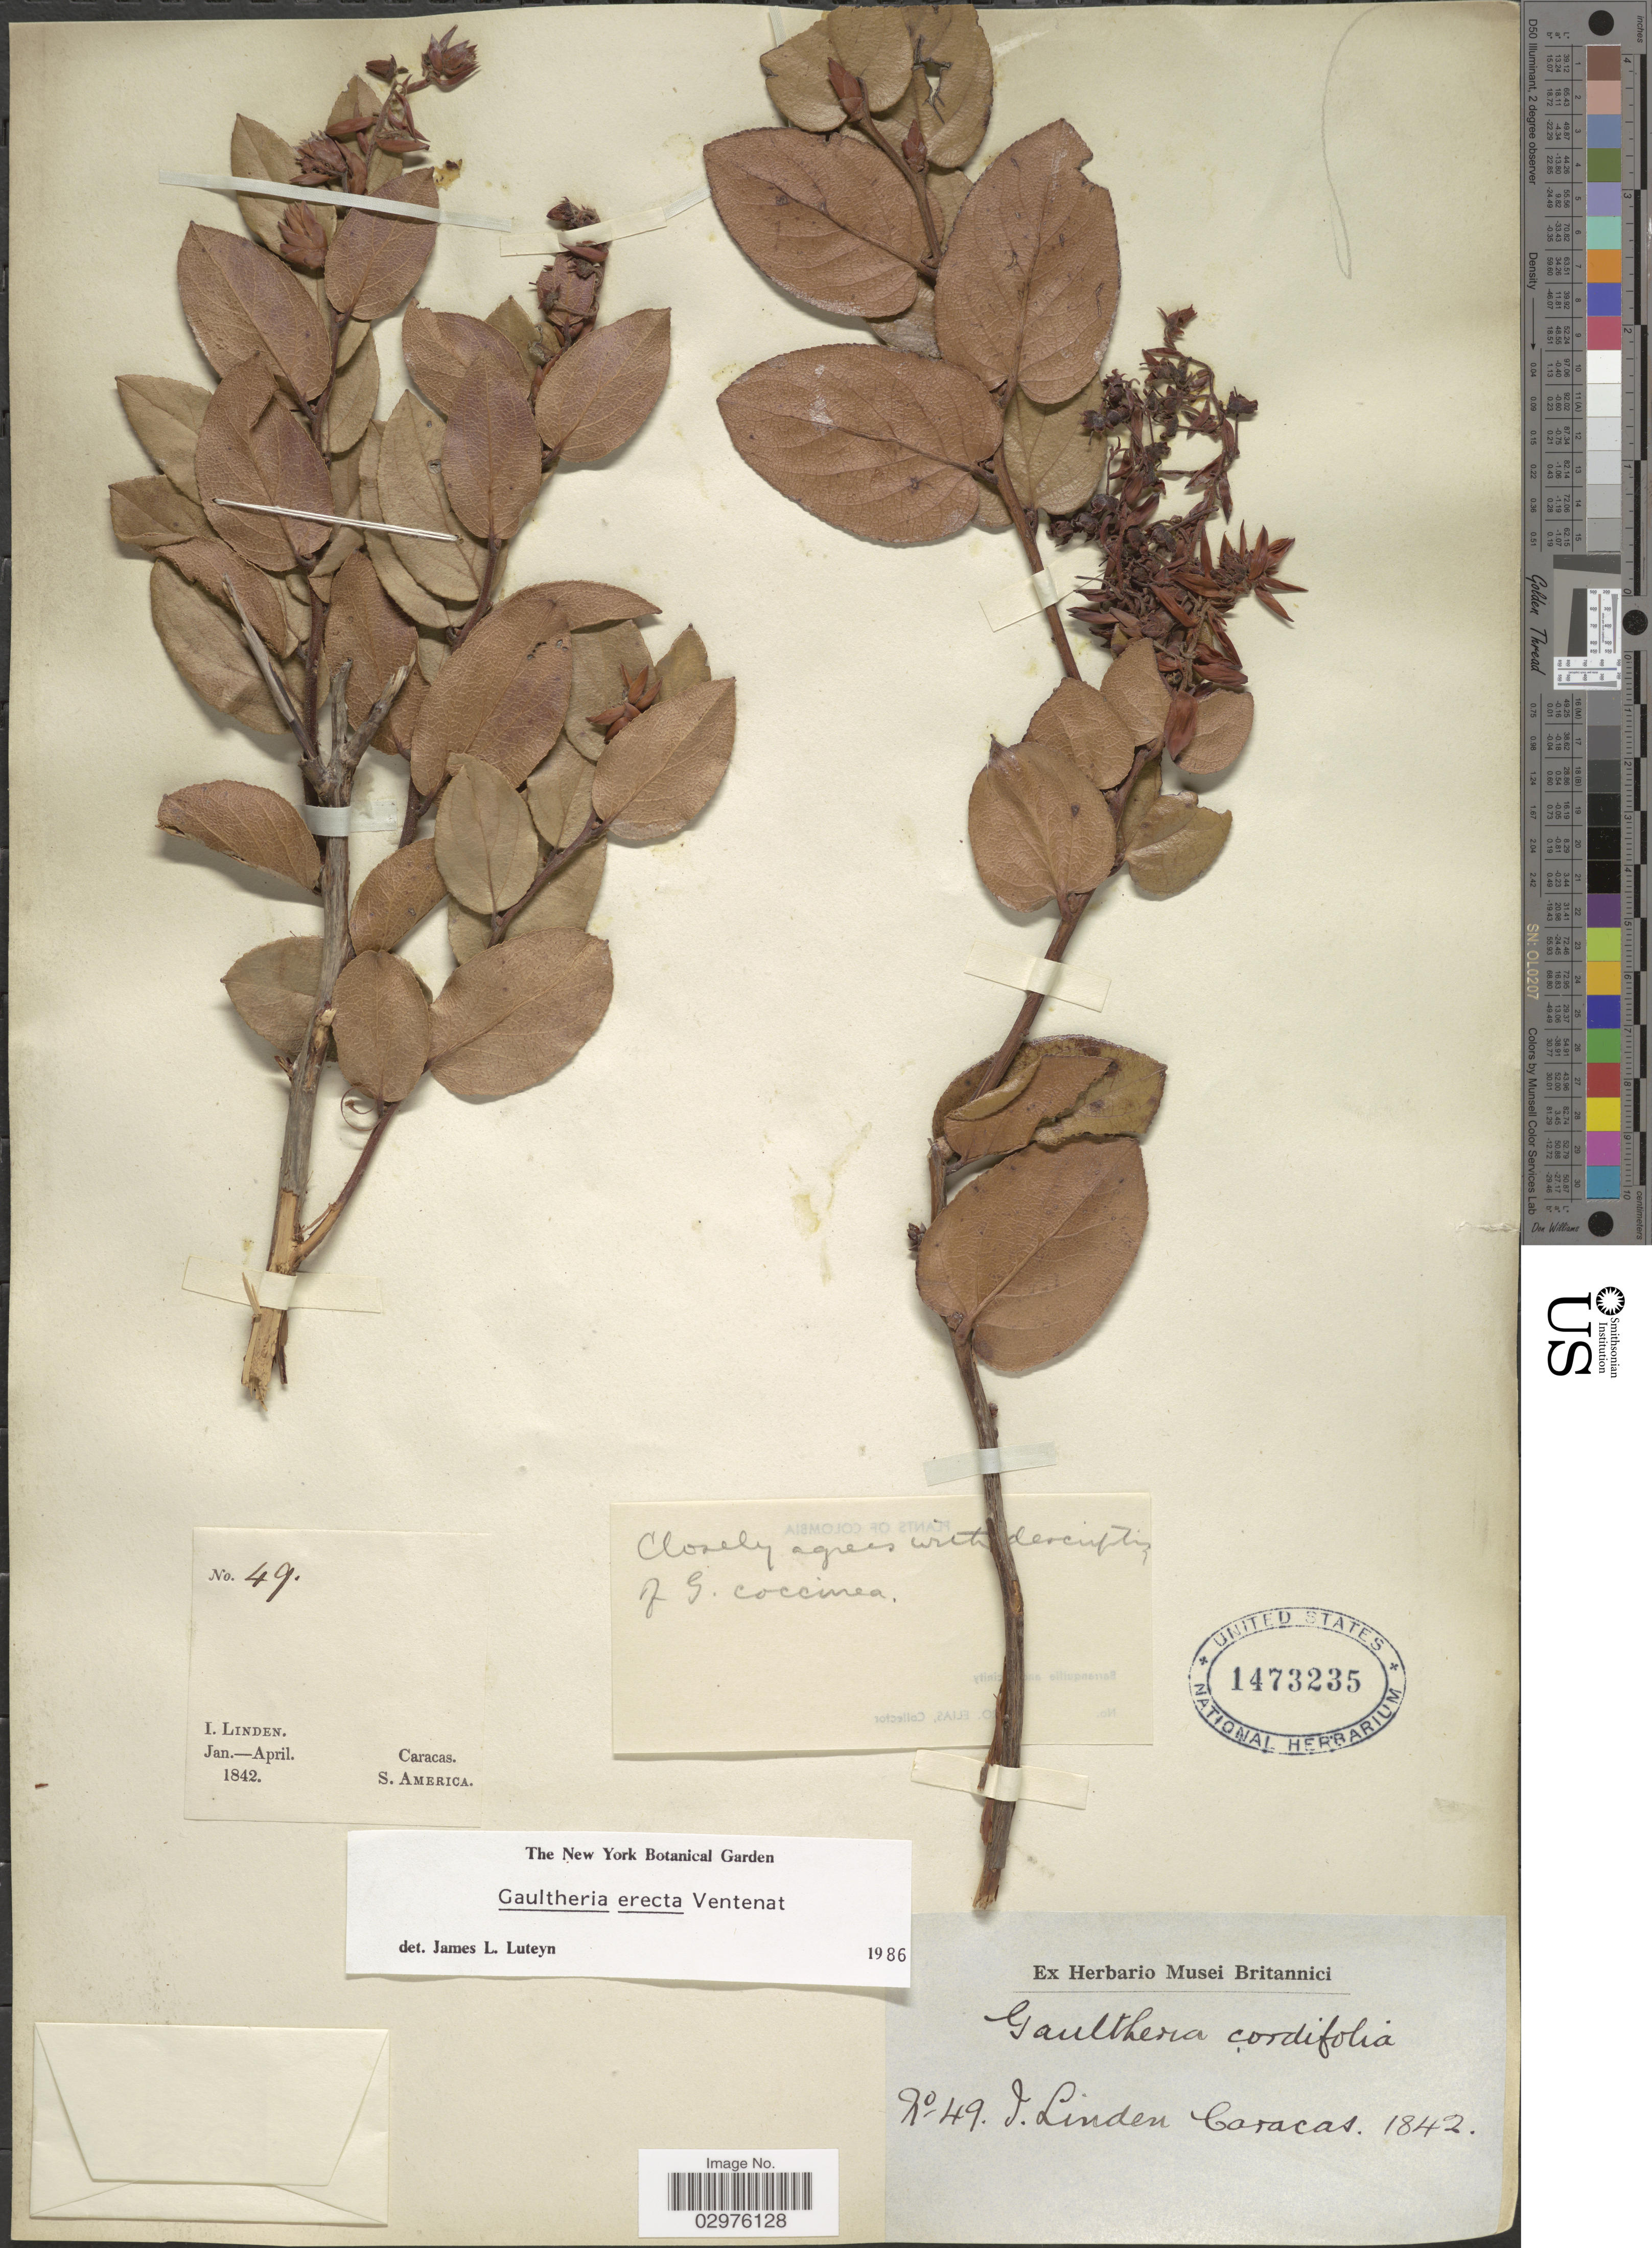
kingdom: Plantae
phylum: Tracheophyta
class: Magnoliopsida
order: Ericales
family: Ericaceae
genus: Gaultheria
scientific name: Gaultheria erecta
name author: Vent.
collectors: I. Linden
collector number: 49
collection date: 1842-01/1842-04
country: Venezuela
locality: Caracas.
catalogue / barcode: US 1473235